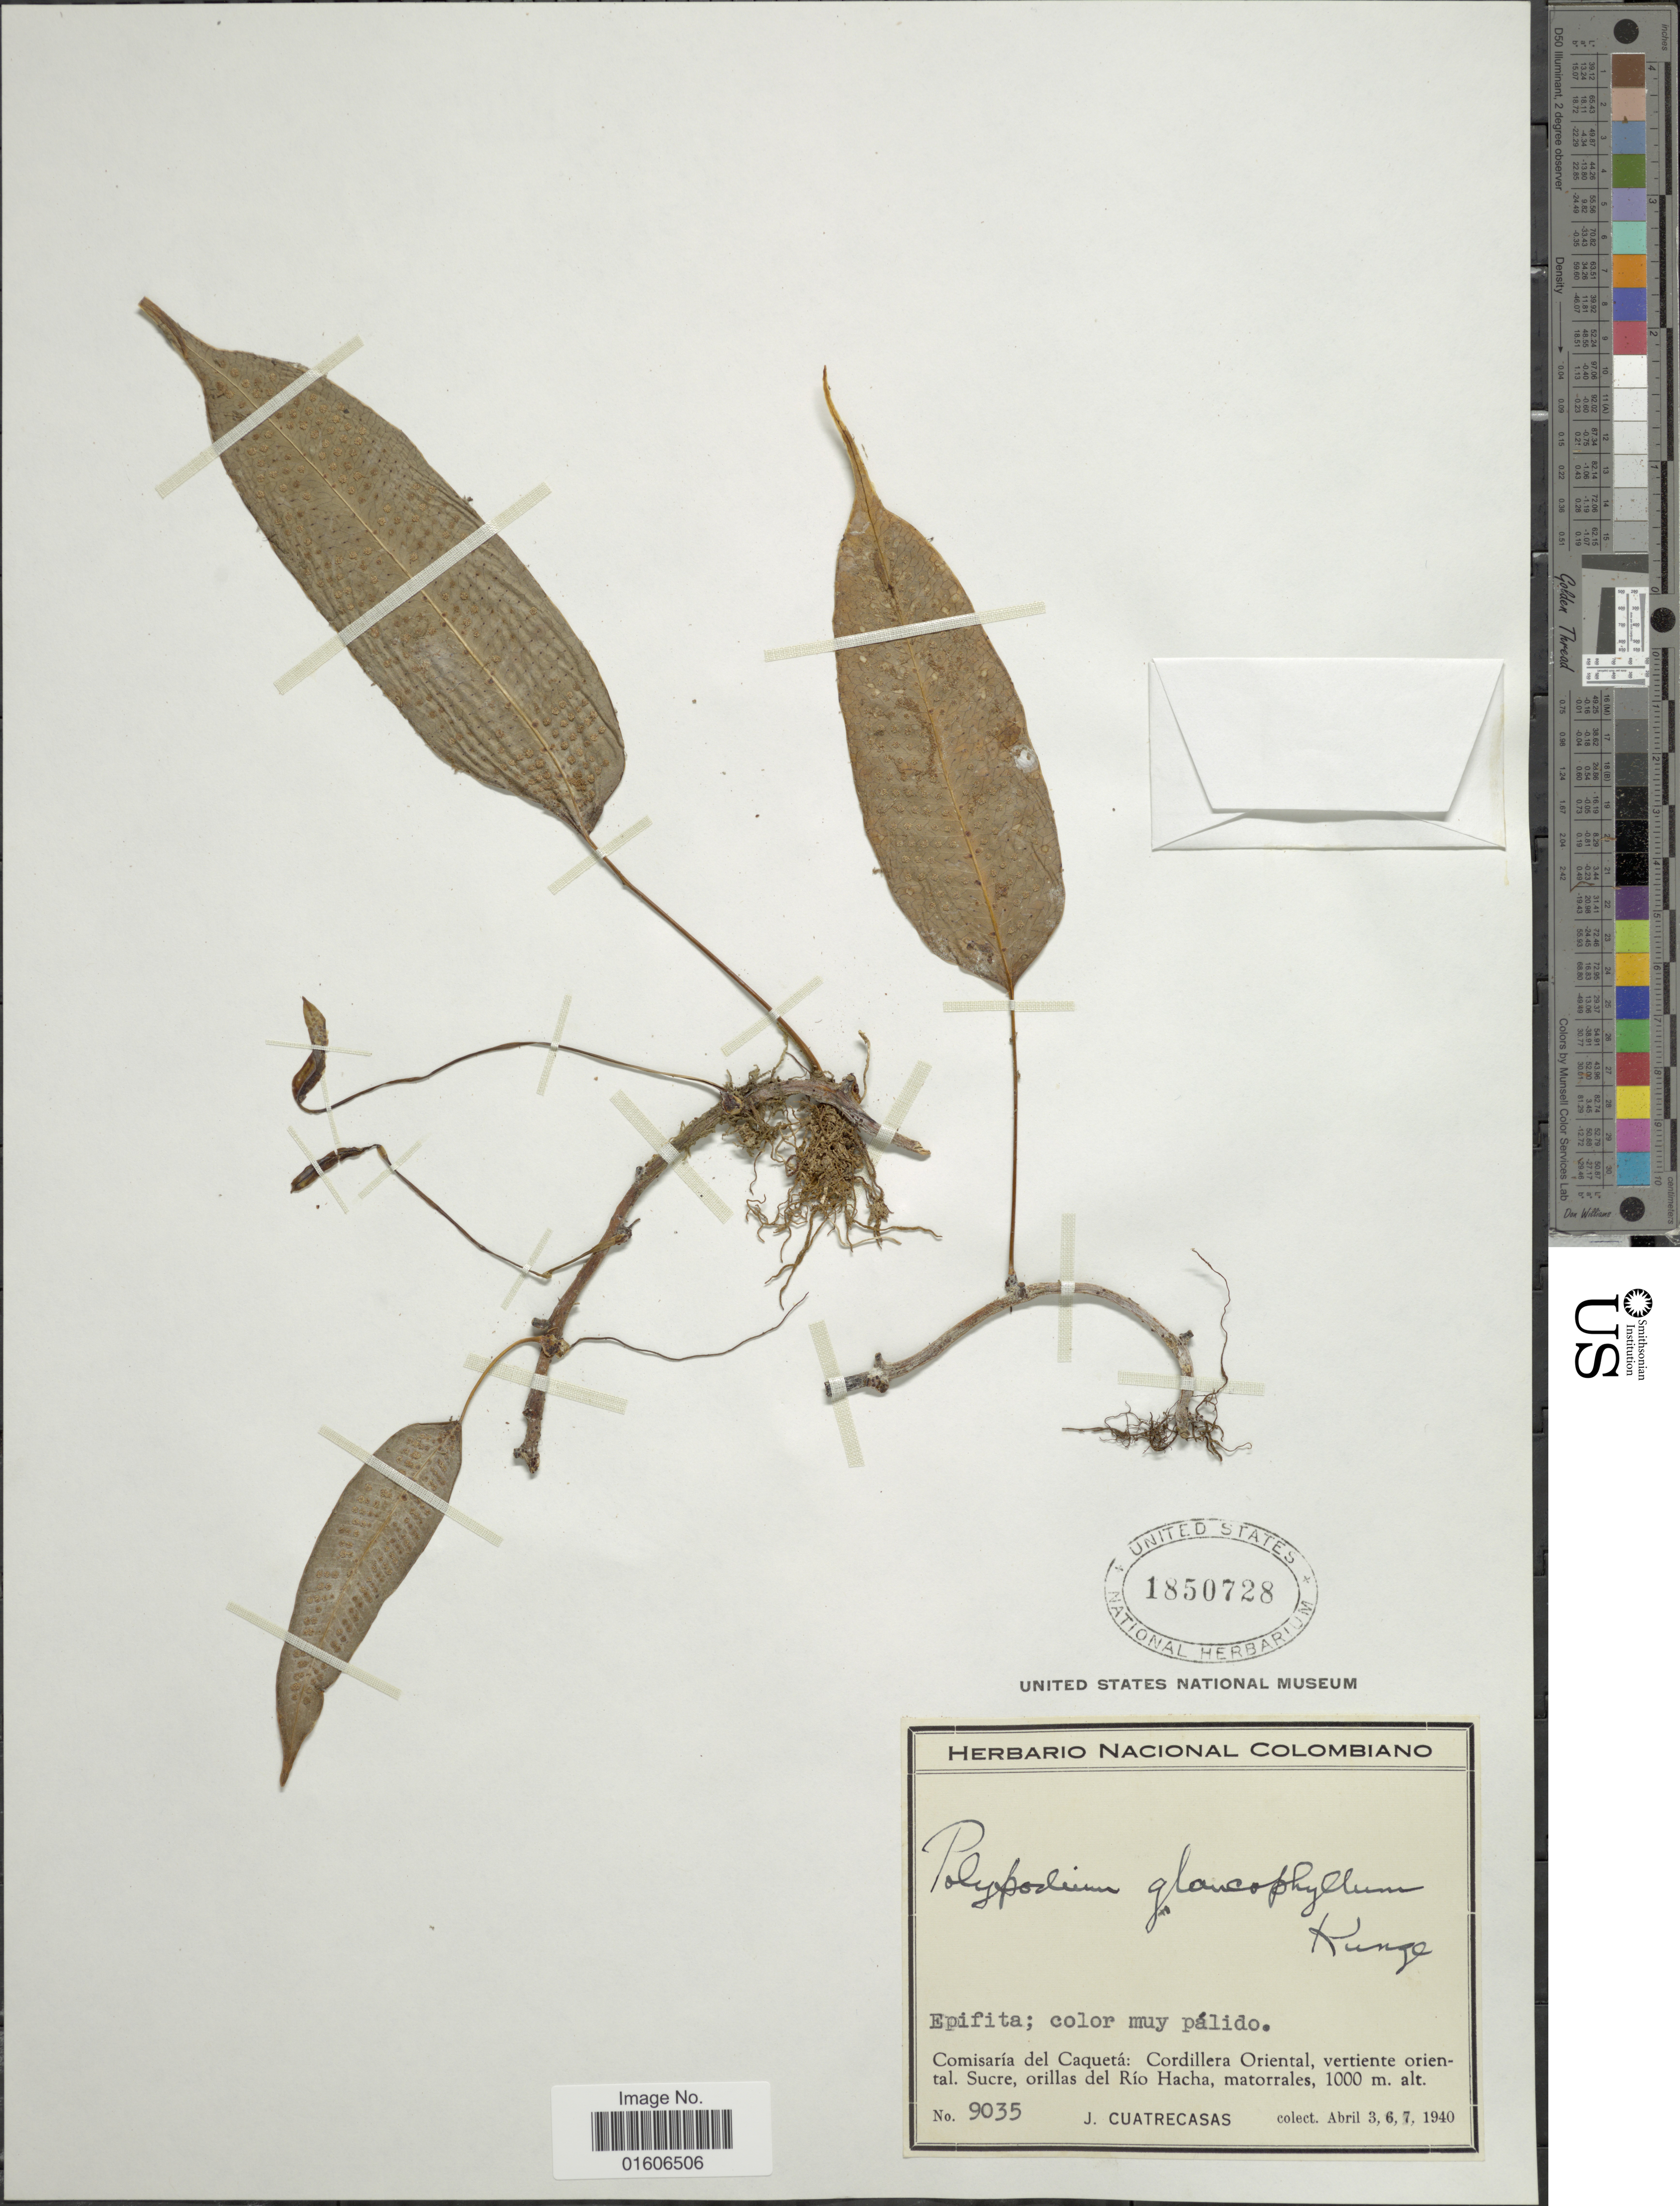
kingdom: Plantae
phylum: Tracheophyta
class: Polypodiopsida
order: Polypodiales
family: Polypodiaceae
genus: Serpocaulon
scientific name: Serpocaulon levigatum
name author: (Cav.) A.R. Sm.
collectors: J. Cuatrecasas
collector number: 9035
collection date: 1940-04-03/1940-04-07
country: Colombia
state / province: Caquetá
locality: Comisaría del Caquetá: Cordillera Oriental, vertiente oriental. Sucre, orillas del Río Hacha, matorrales.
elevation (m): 1000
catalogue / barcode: US 1850728